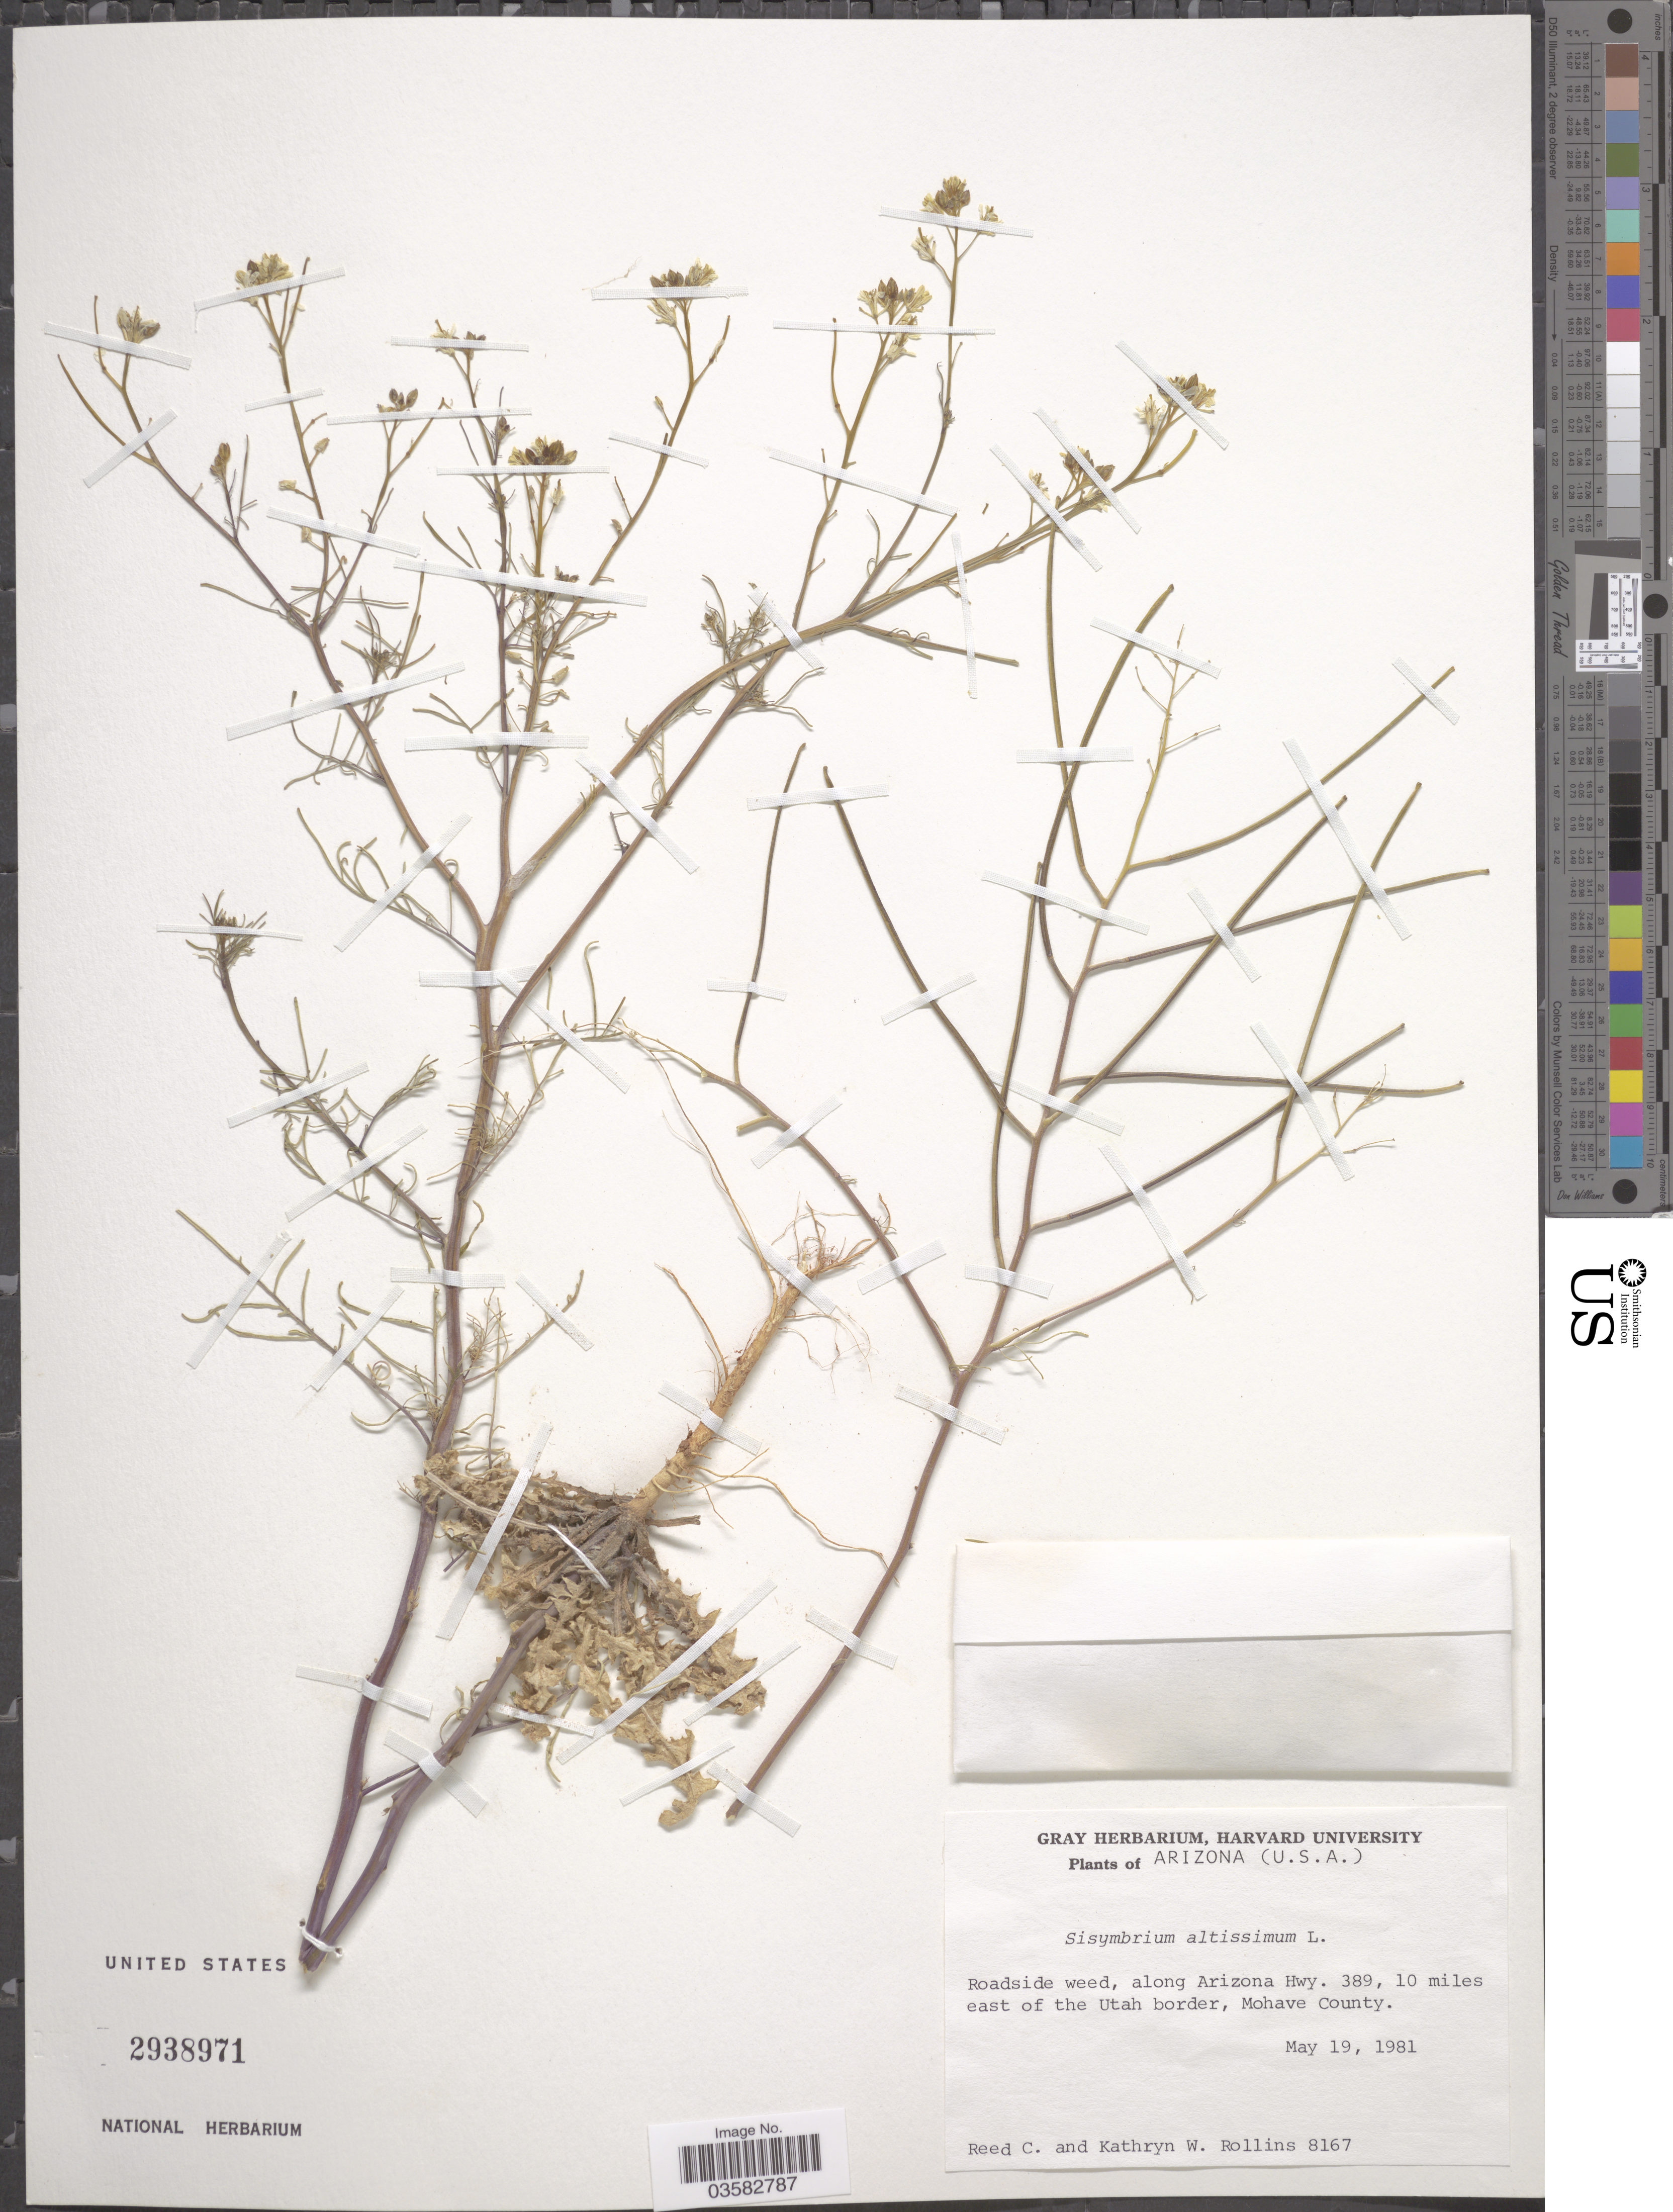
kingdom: Plantae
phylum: Tracheophyta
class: Magnoliopsida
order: Brassicales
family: Brassicaceae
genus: Sisymbrium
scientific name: Sisymbrium altissimum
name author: L.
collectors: R. C. Rollins & K. W. Rollins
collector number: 8167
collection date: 1981-05-19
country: United States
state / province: Arizona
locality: Along Arizona Hwy. 389, 10 miles east of the Utah border, Mohave County.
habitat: roadside weed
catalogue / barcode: US 2938971